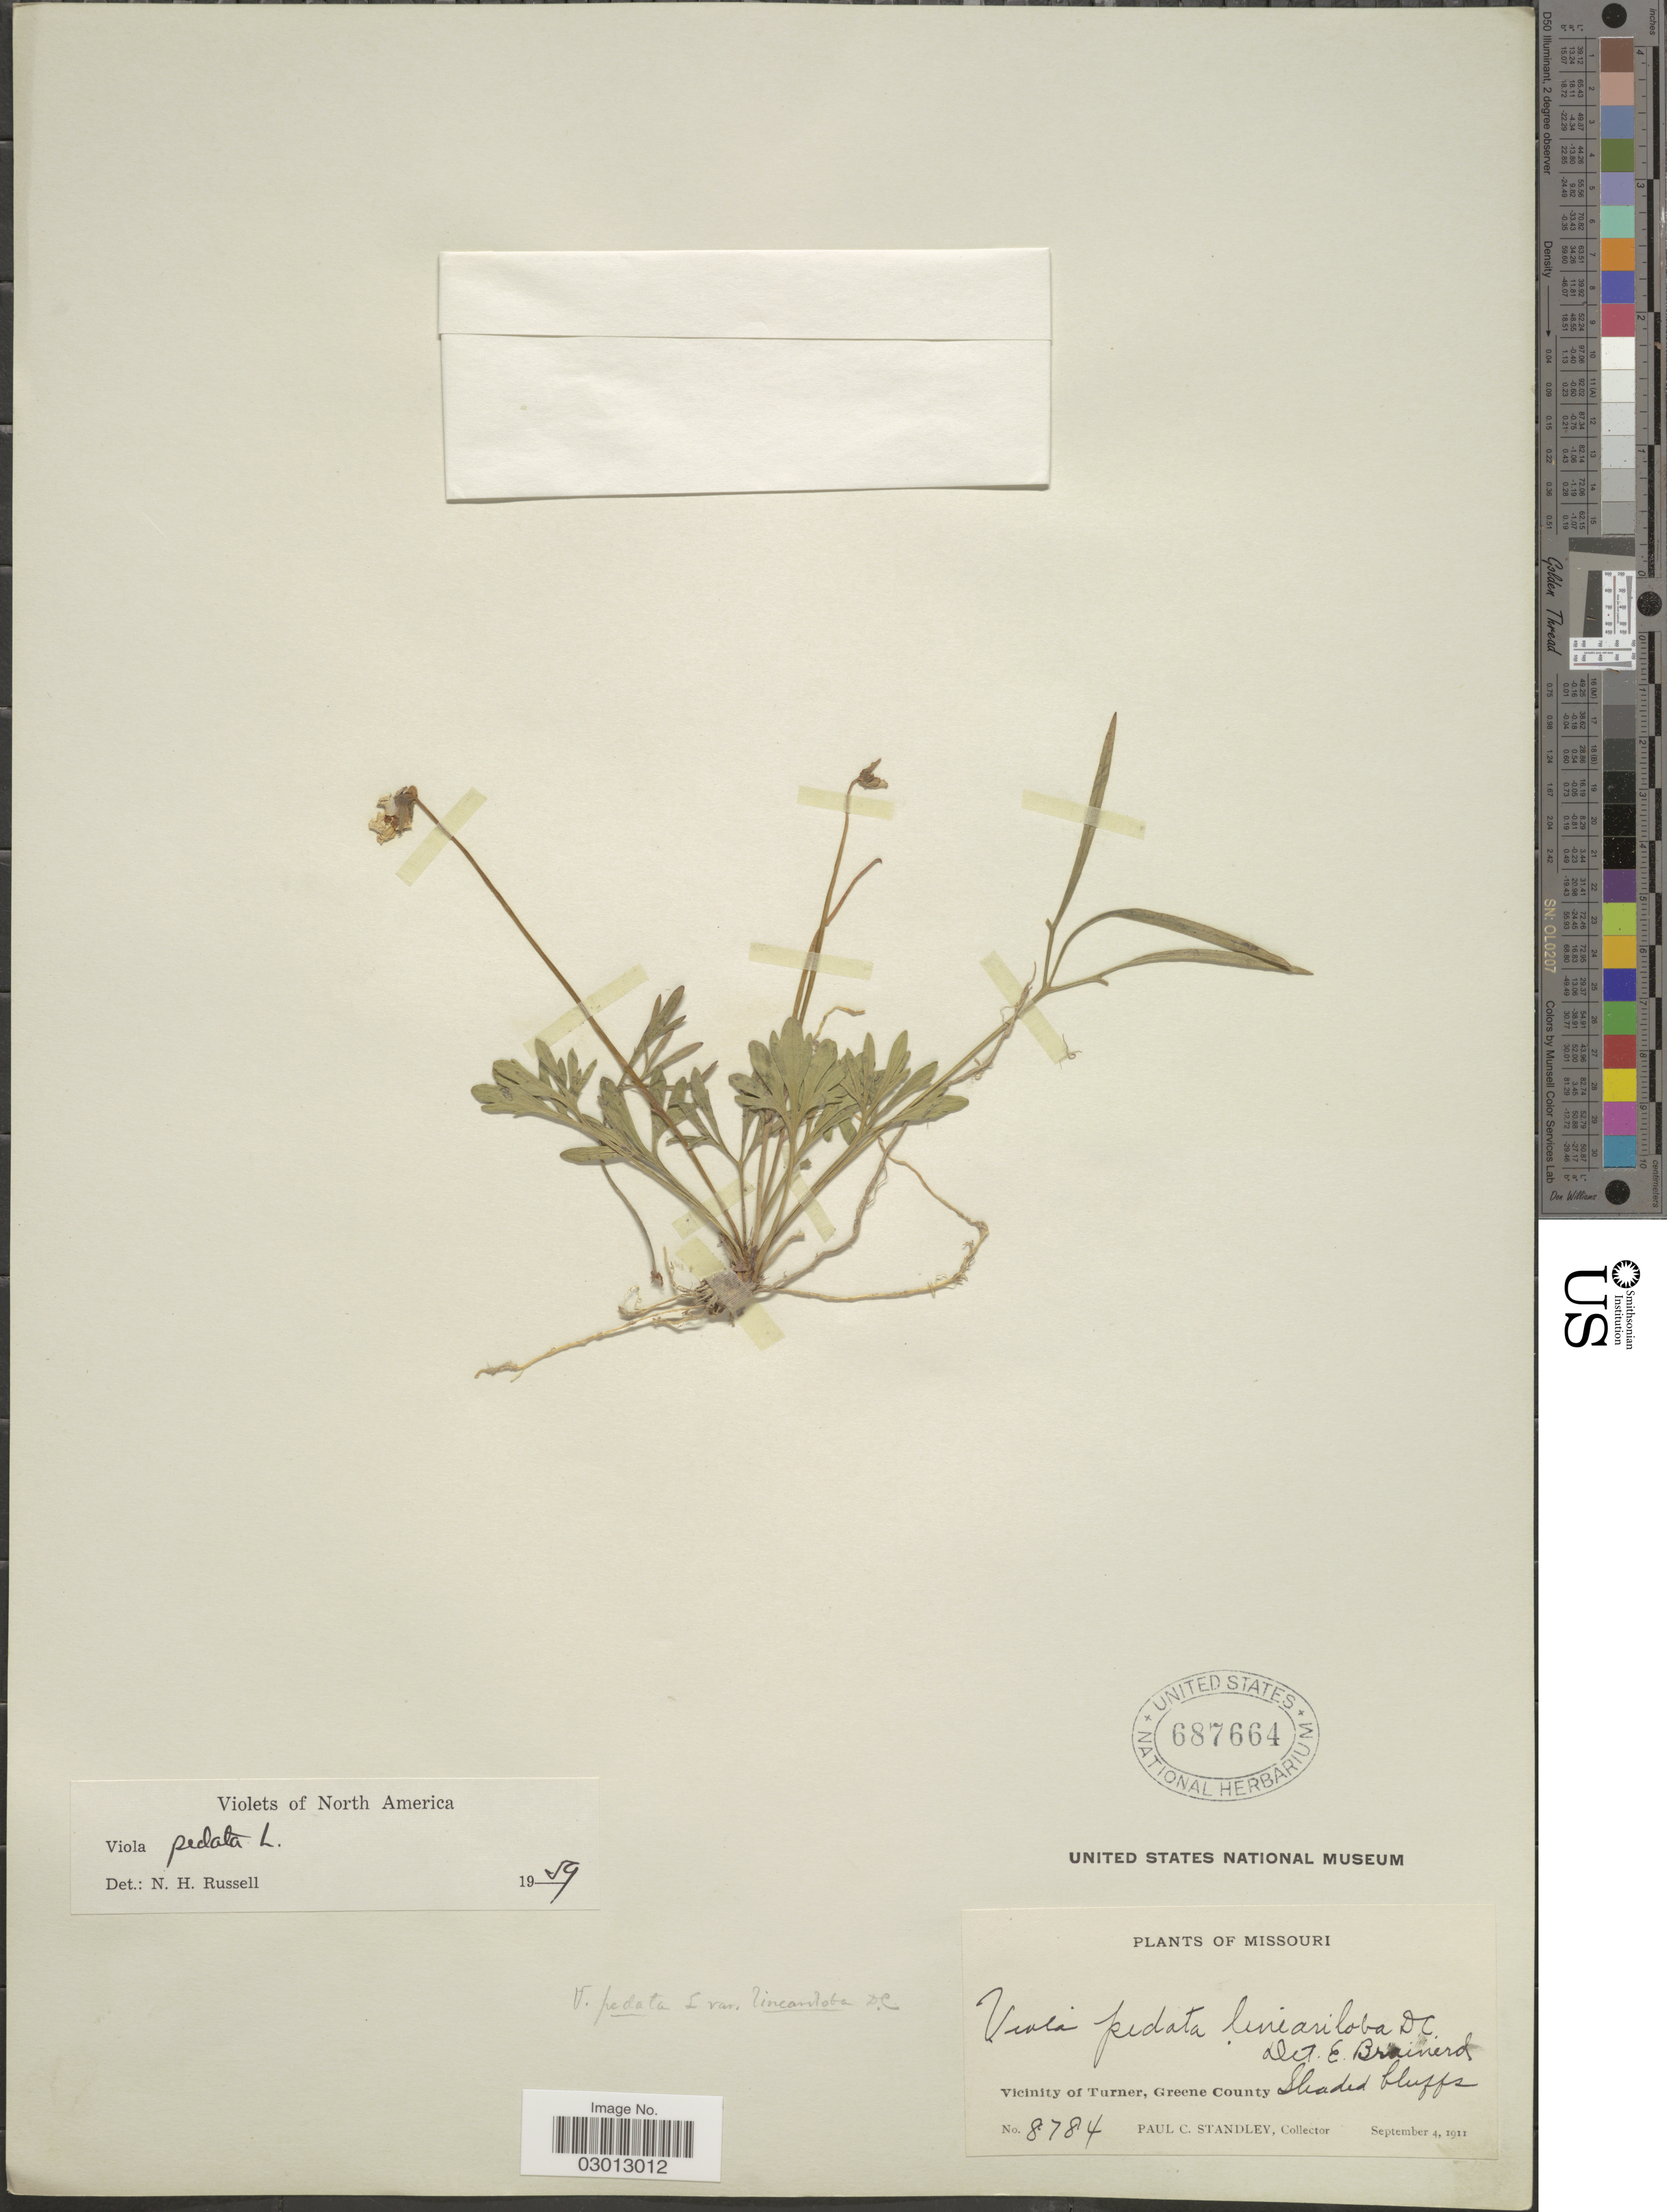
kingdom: Plantae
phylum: Tracheophyta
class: Magnoliopsida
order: Malpighiales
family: Violaceae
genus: Viola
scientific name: Viola pedata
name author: L.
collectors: P. C. Standley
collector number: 8784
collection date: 1911-09-04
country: United States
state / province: Missouri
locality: Vicinity of Turner, Greene County.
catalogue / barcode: US 687664